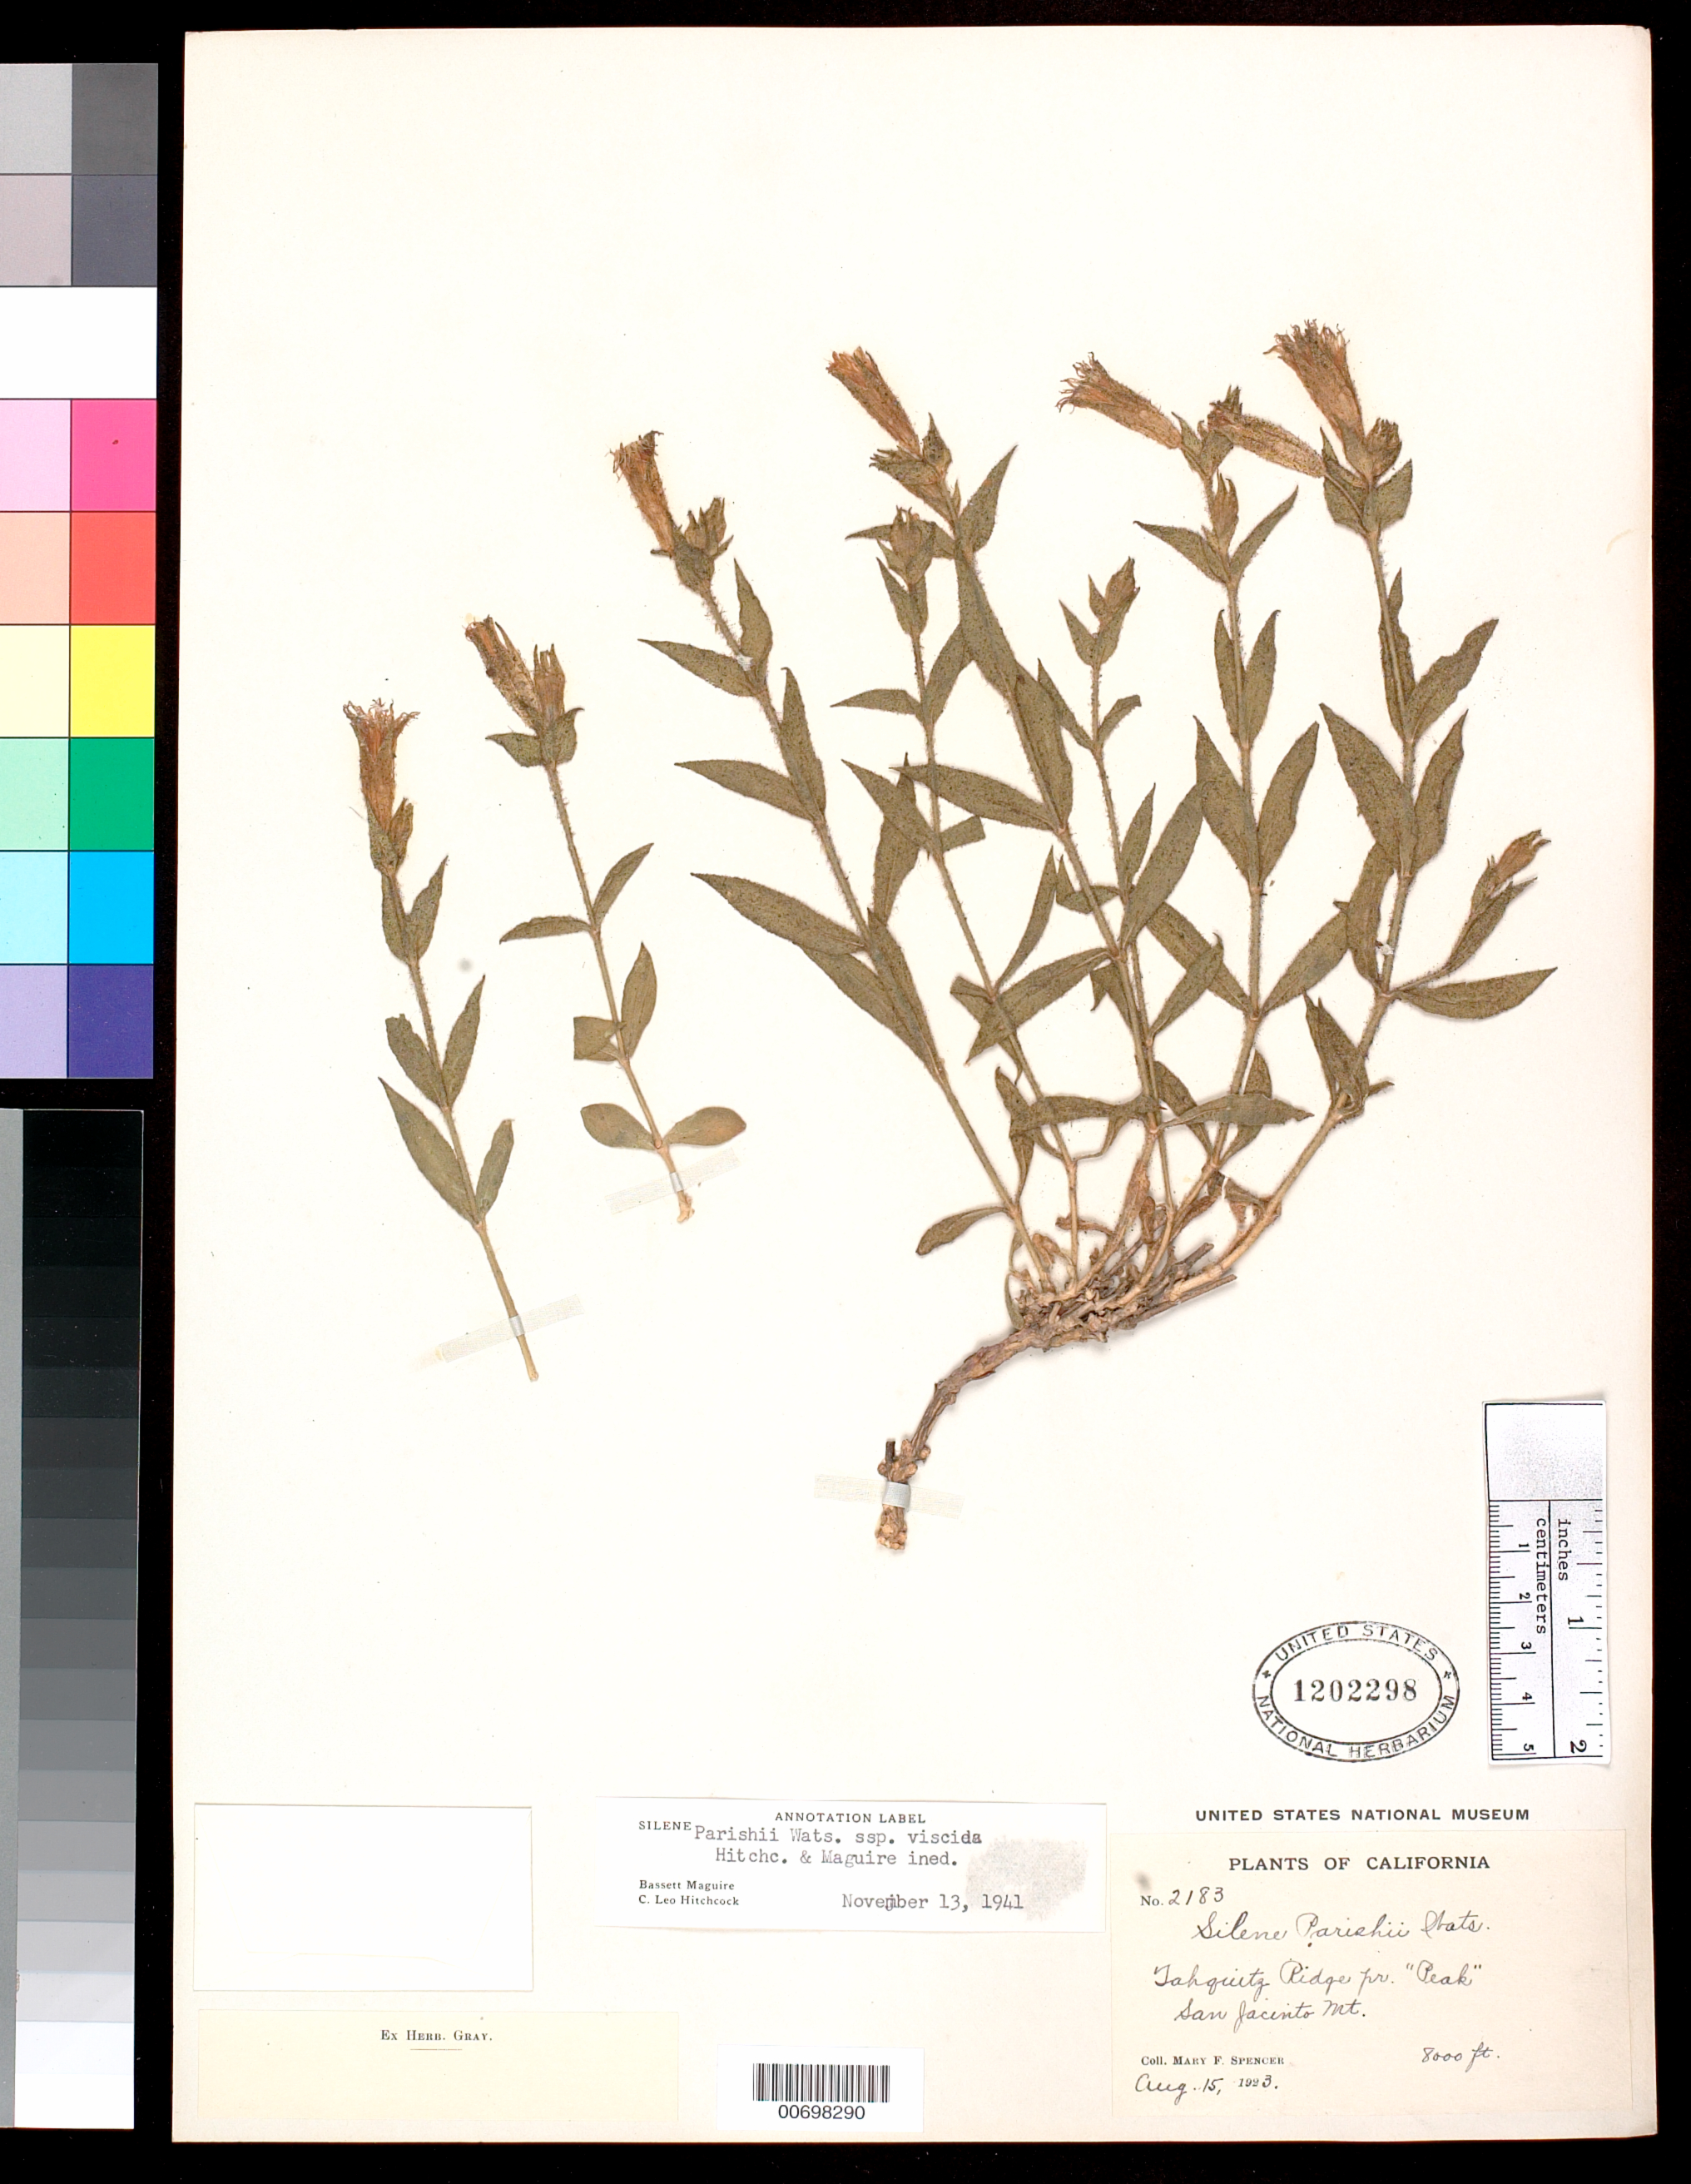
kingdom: Plantae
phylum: Tracheophyta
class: Magnoliopsida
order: Caryophyllales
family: Caryophyllaceae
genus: Silene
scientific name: Silene parishii subsp. viscida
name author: S. Watson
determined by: Maguire, B.; Hitchcock, C. L.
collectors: M. Spencer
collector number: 2183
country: United States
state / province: California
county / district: Riverside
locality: Tahquitz Ridge pr. "Peak" San Jacinto Mt.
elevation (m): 2438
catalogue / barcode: US 1202298